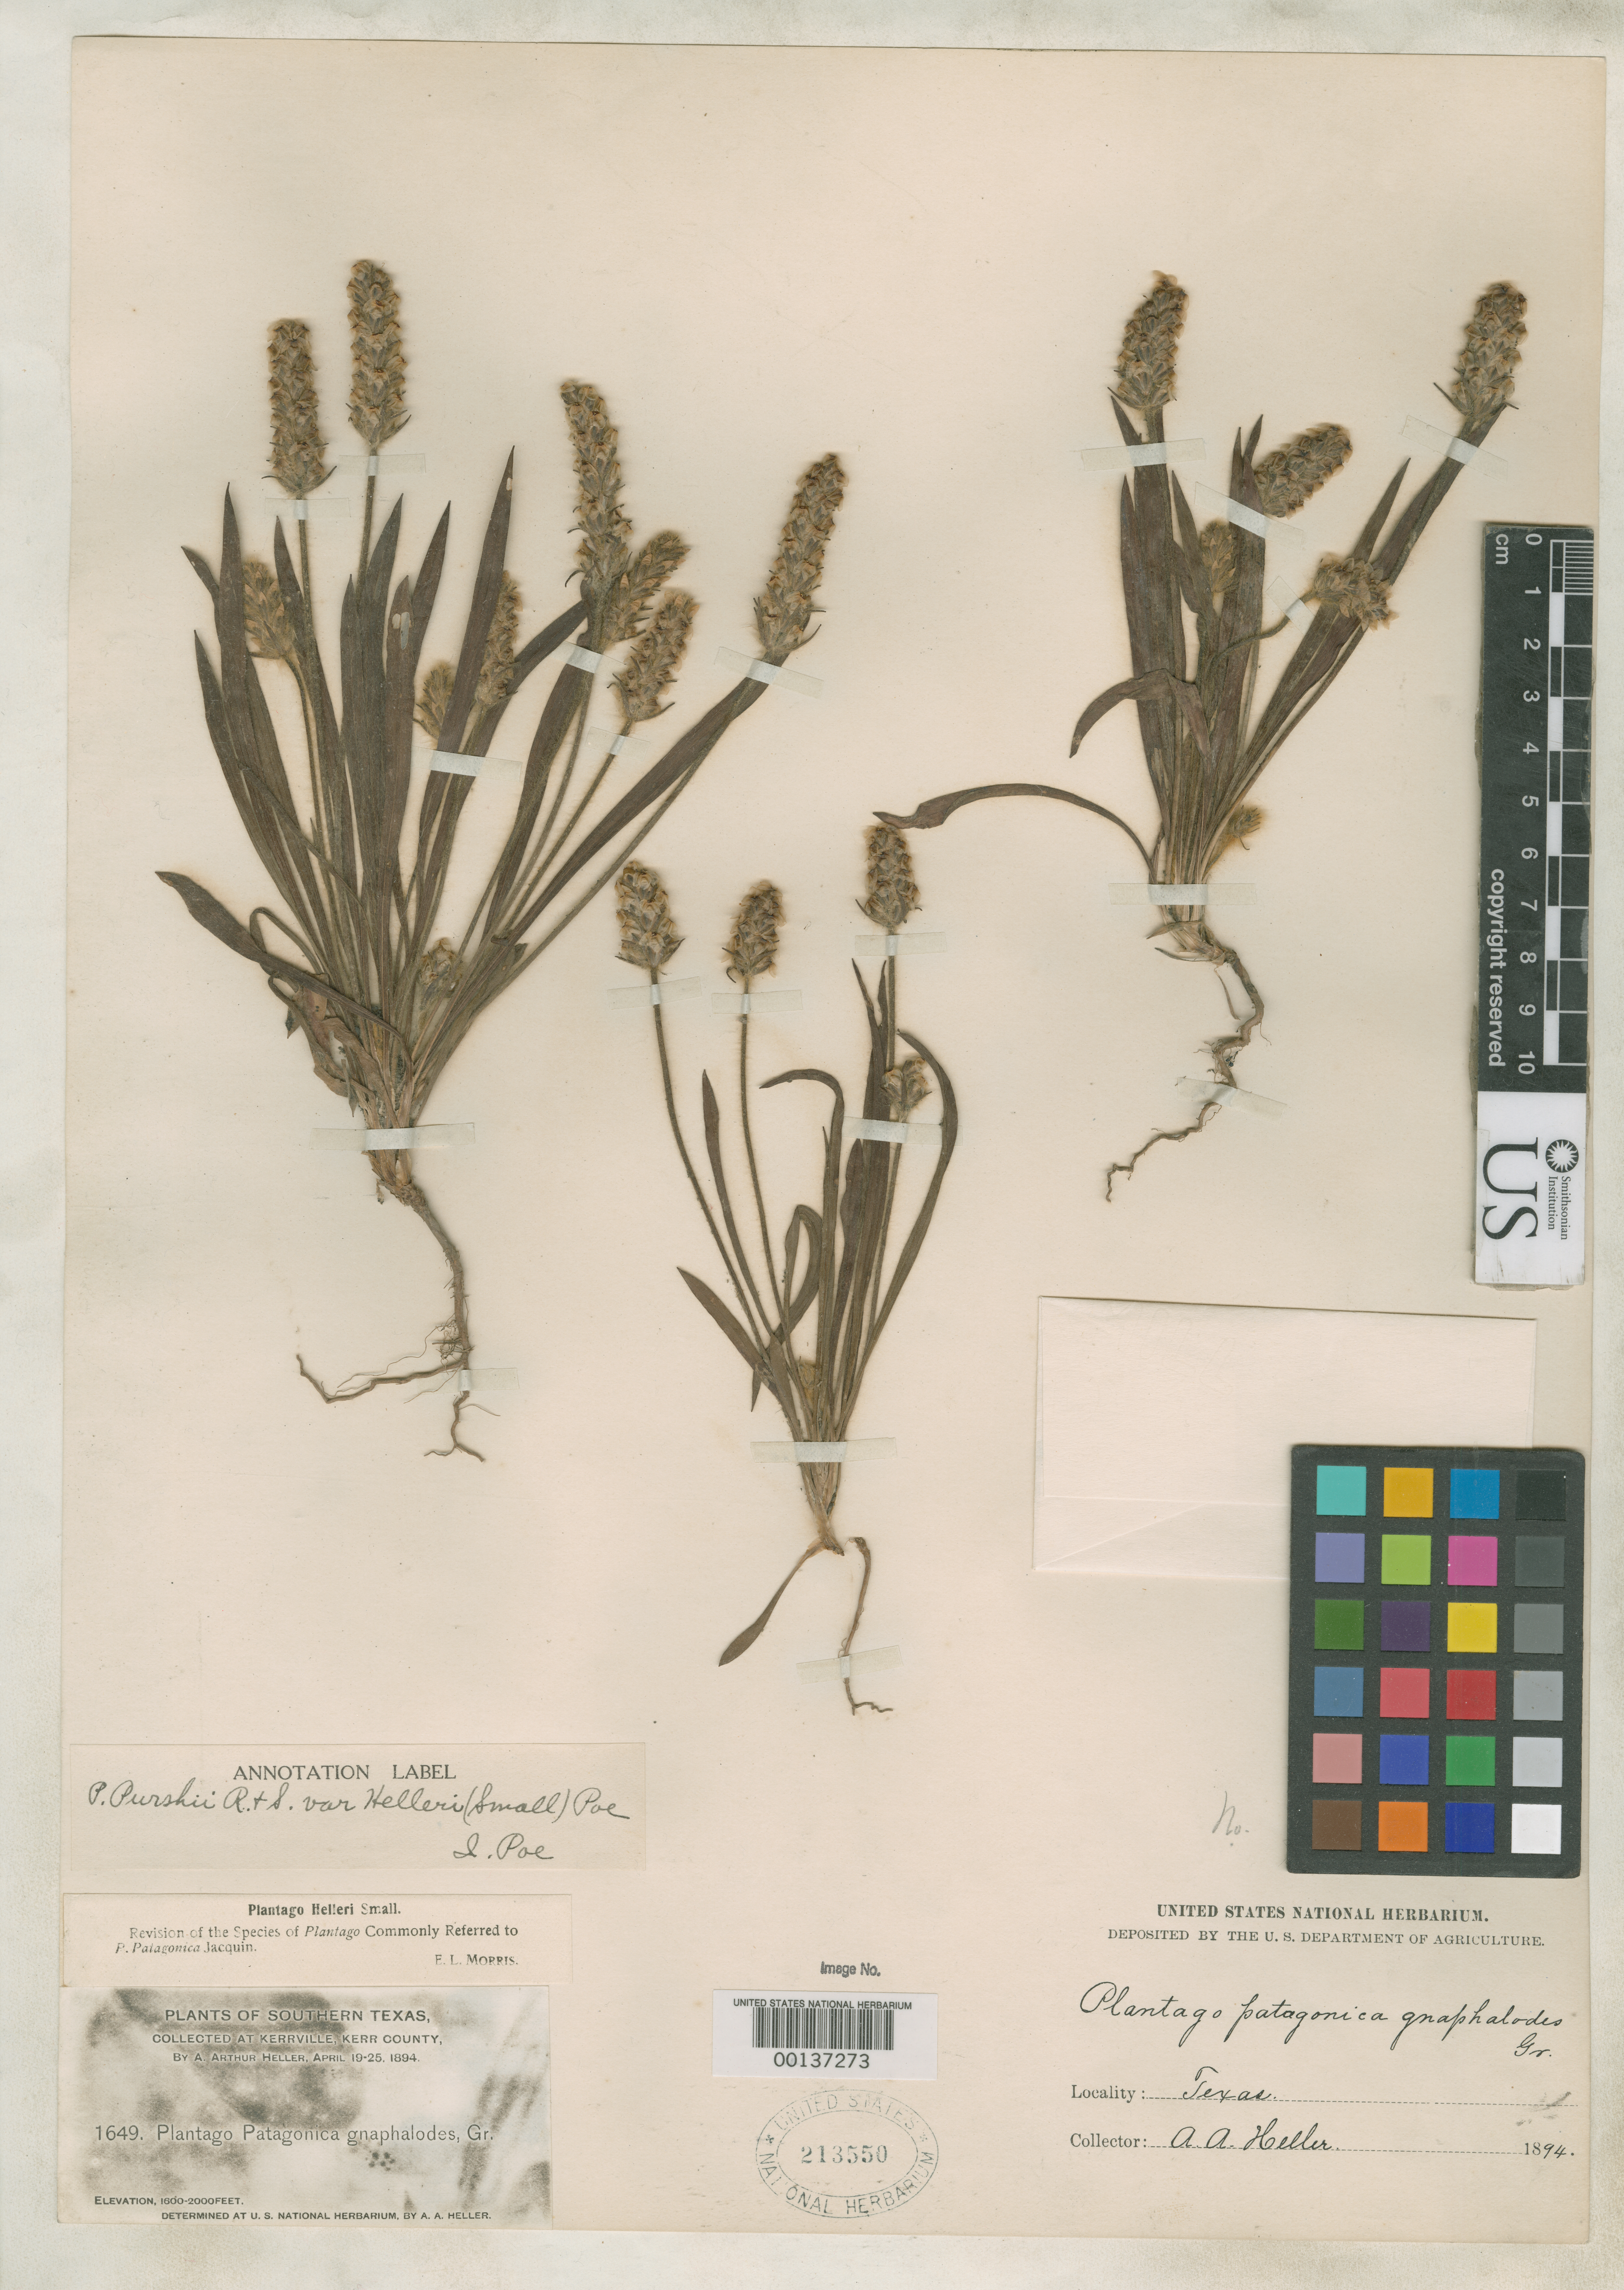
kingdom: Plantae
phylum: Tracheophyta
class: Magnoliopsida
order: Lamiales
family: Plantaginaceae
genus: Plantago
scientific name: Plantago helleri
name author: Small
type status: Isotype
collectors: A. A. Heller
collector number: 1649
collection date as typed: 19 Apr 1894 to 25 Apr 1894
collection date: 1894-04-19/1894-04-25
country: United States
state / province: Texas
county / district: Kerr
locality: Kerrville.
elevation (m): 488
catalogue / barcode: US 213550